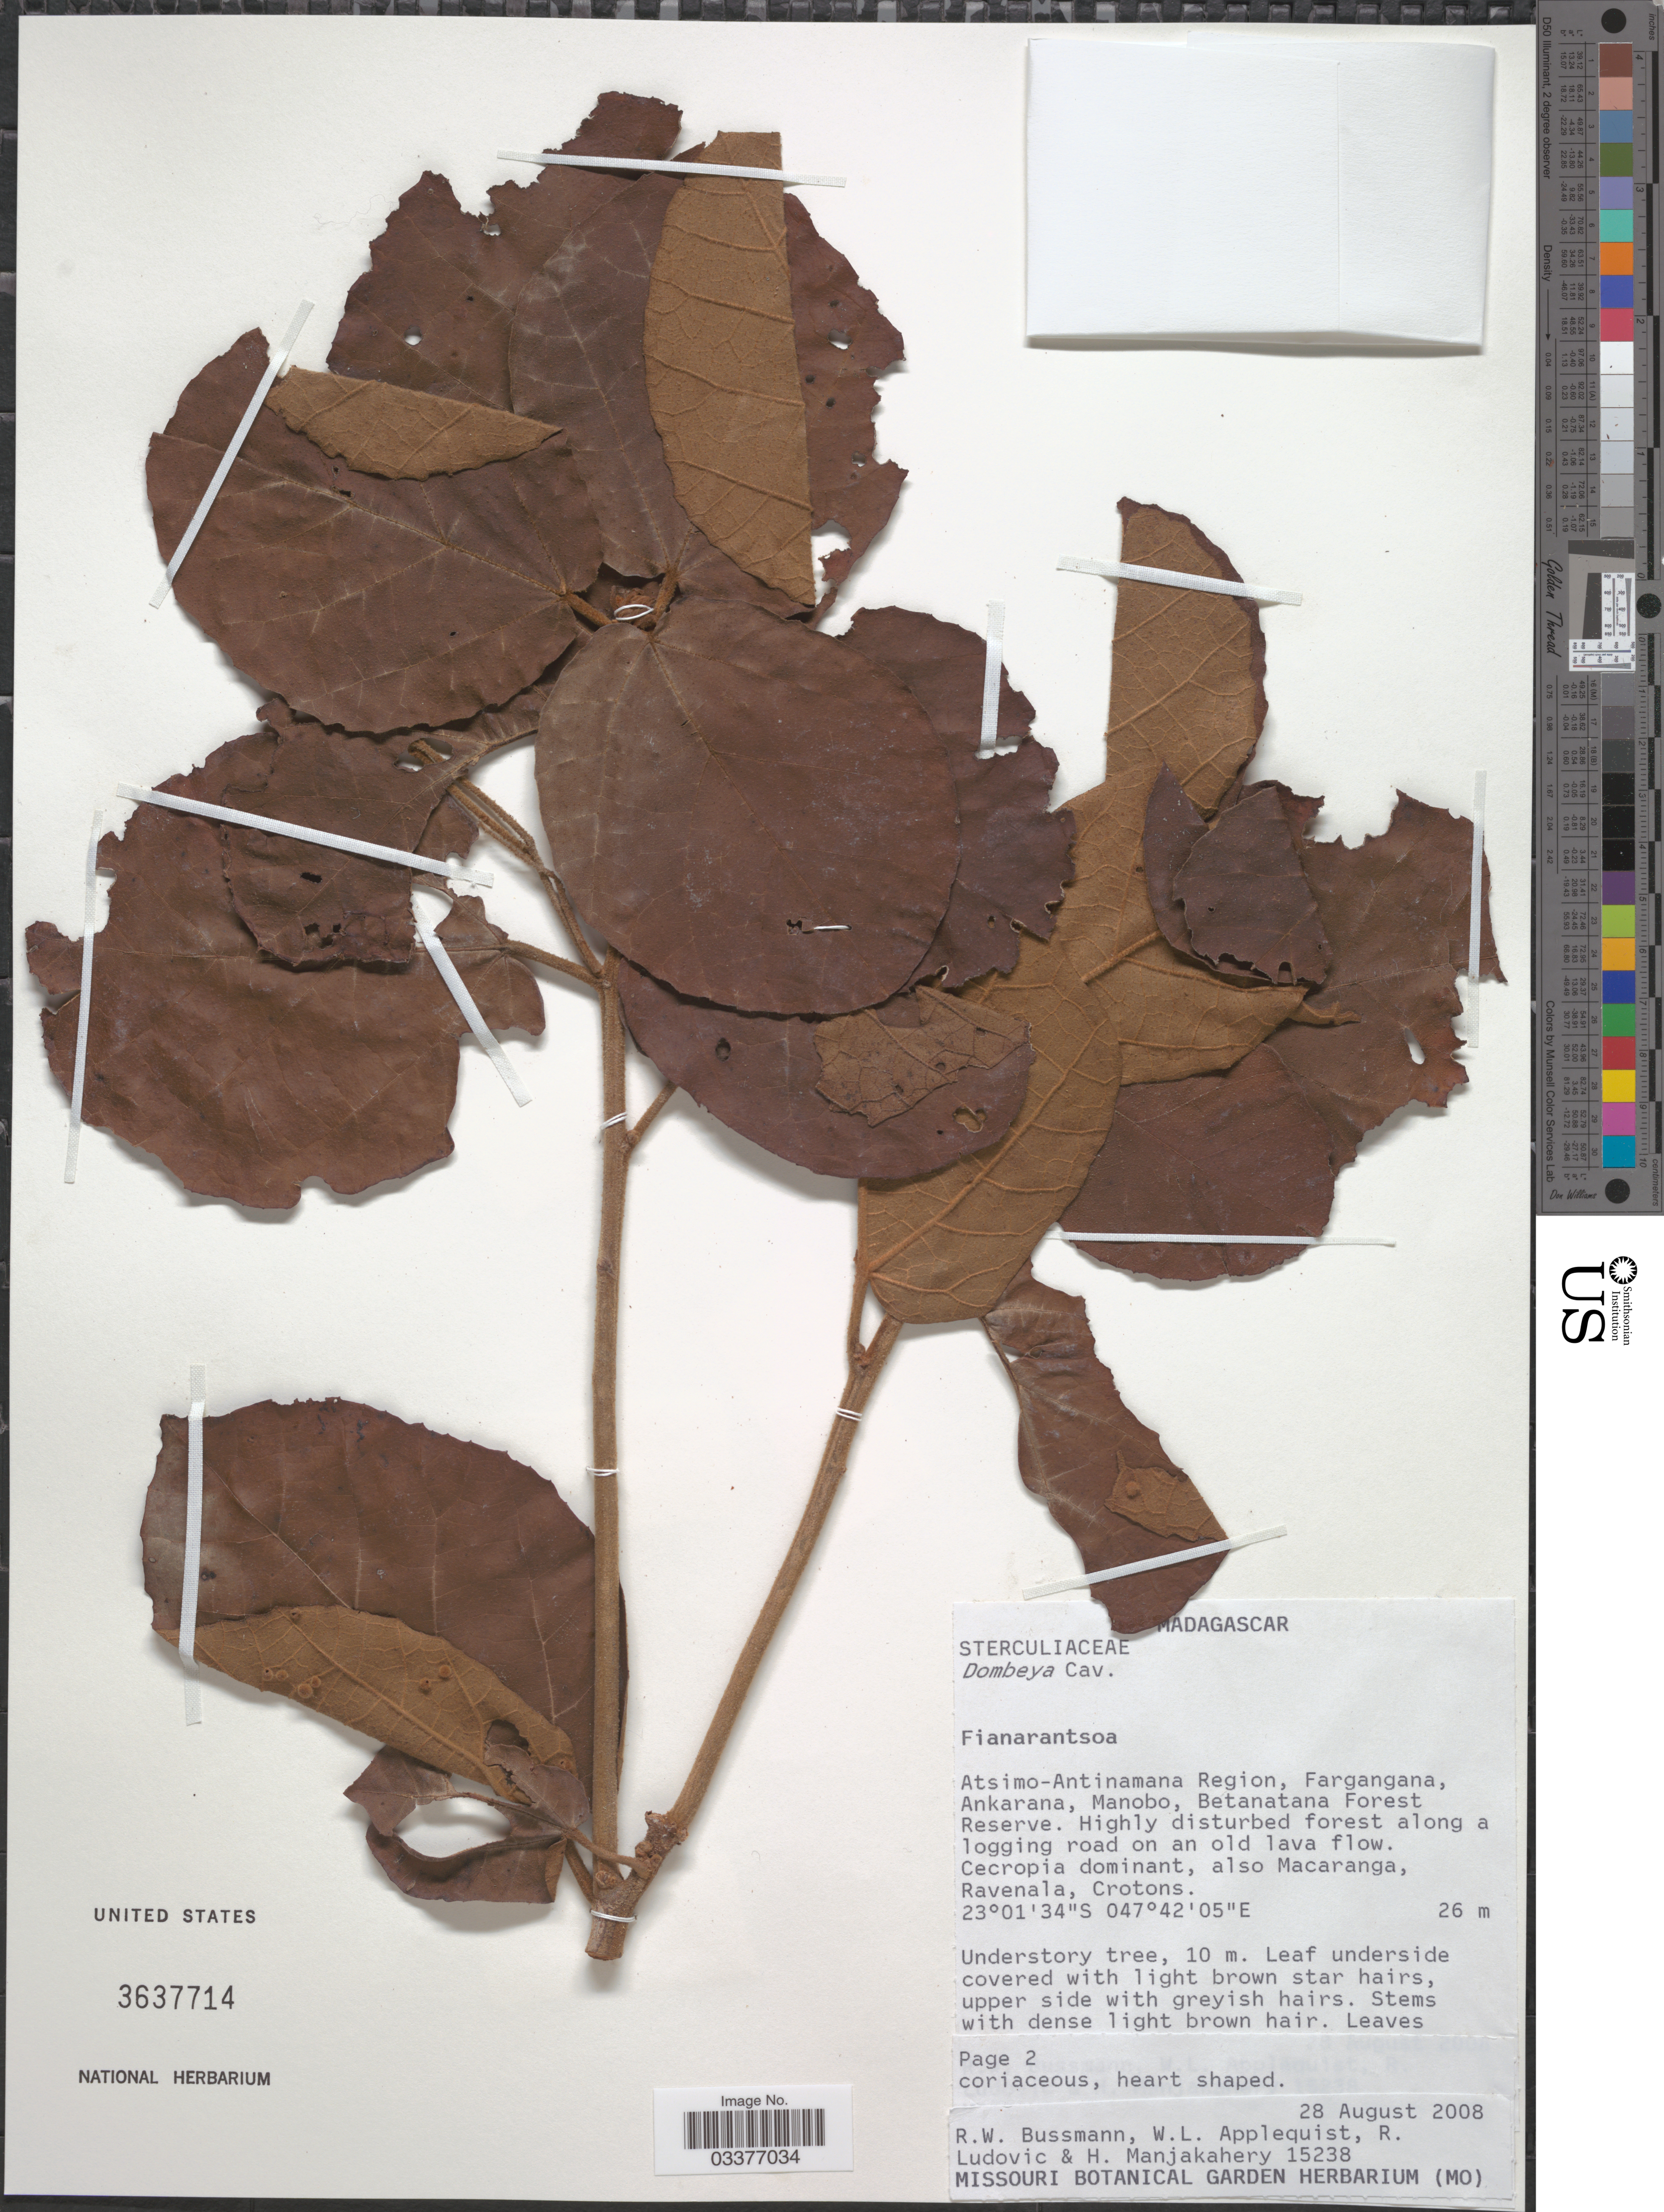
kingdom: Plantae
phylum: Tracheophyta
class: Magnoliopsida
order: Malvales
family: Malvaceae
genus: Dombeya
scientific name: Dombeya sp.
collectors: R. W. Bussmann, W. Applequist, R. Ludovic & H. N. Manjakahery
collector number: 15238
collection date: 2008-08-28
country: Madagascar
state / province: Atsimo-Atsinanana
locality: Atsimo-Antinamana Region, Fargangana, Ankarana, Manobo Betanatana Forest Reserve.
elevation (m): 26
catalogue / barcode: US 3637714